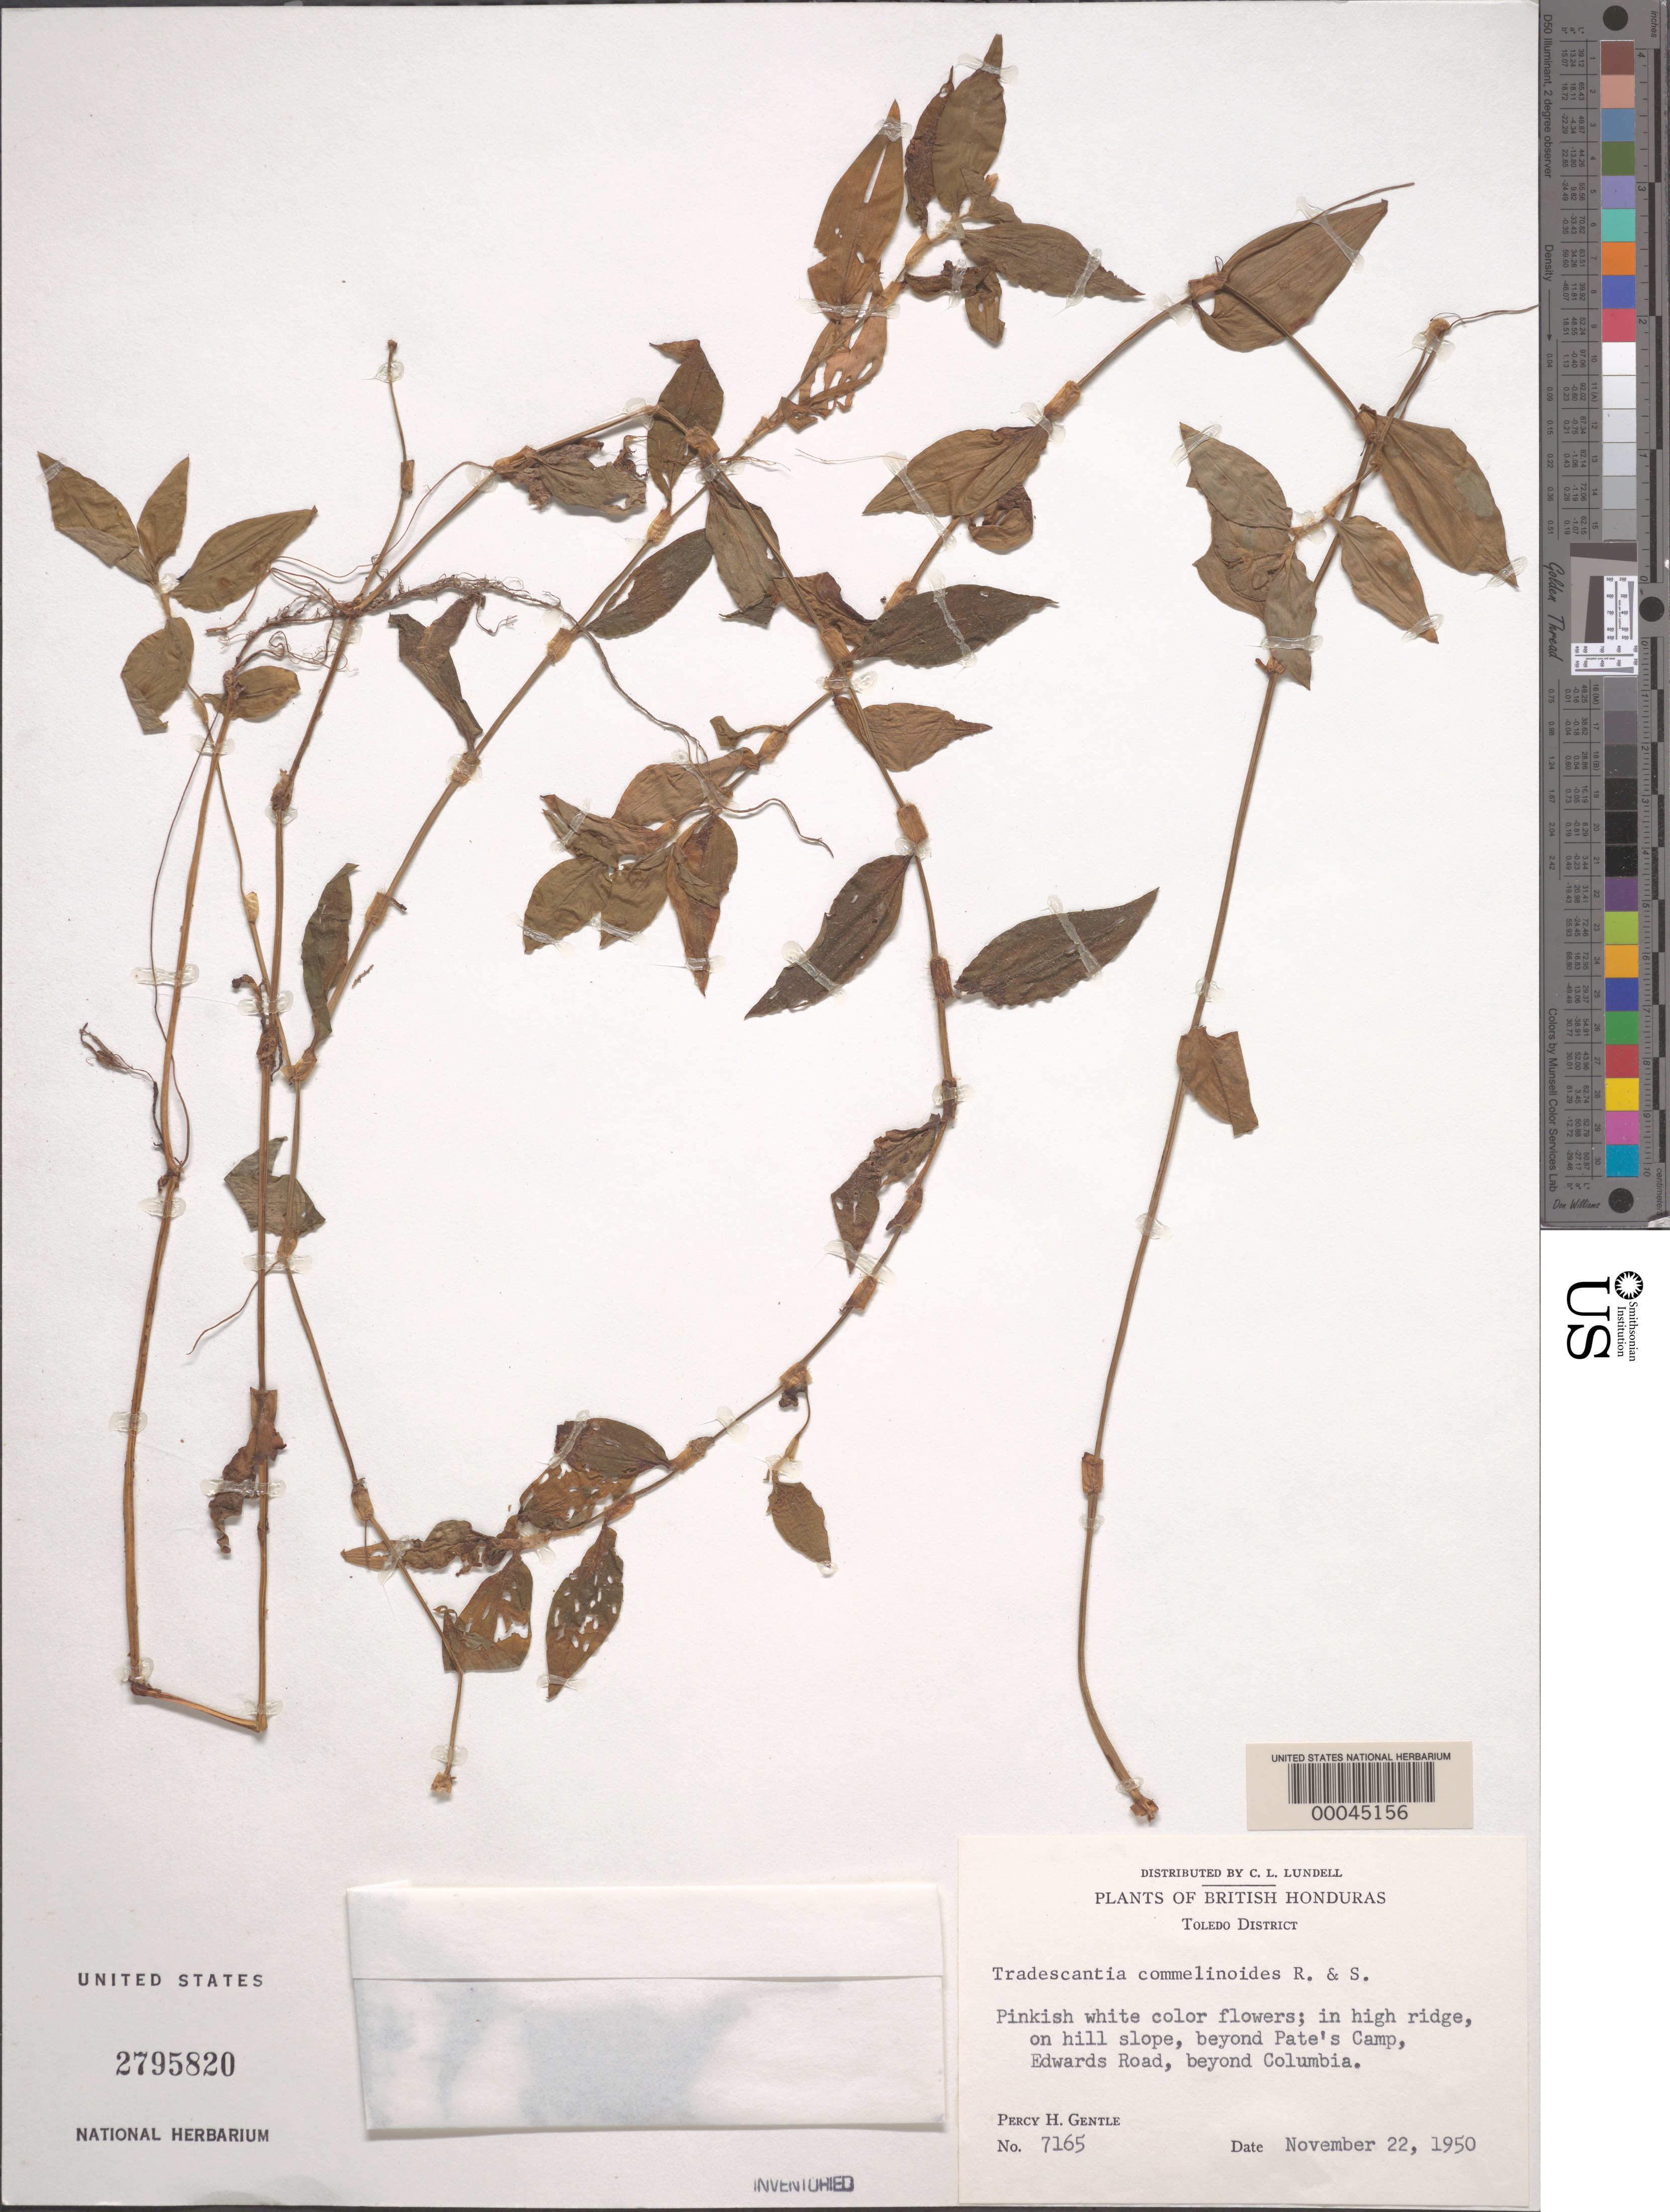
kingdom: Plantae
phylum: Tracheophyta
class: Liliopsida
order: Commelinales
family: Commelinaceae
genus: Tradescantia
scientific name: Tradescantia poelliae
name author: D.R. Hunt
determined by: Hunt, D. R.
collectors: P. H. Gentle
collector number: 7165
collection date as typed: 22 Nov 1950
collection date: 1950-11-22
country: Belize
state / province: Toledo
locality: Edwards Rd. beyond Columbia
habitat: High ridge, hill slope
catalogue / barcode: US 2795820